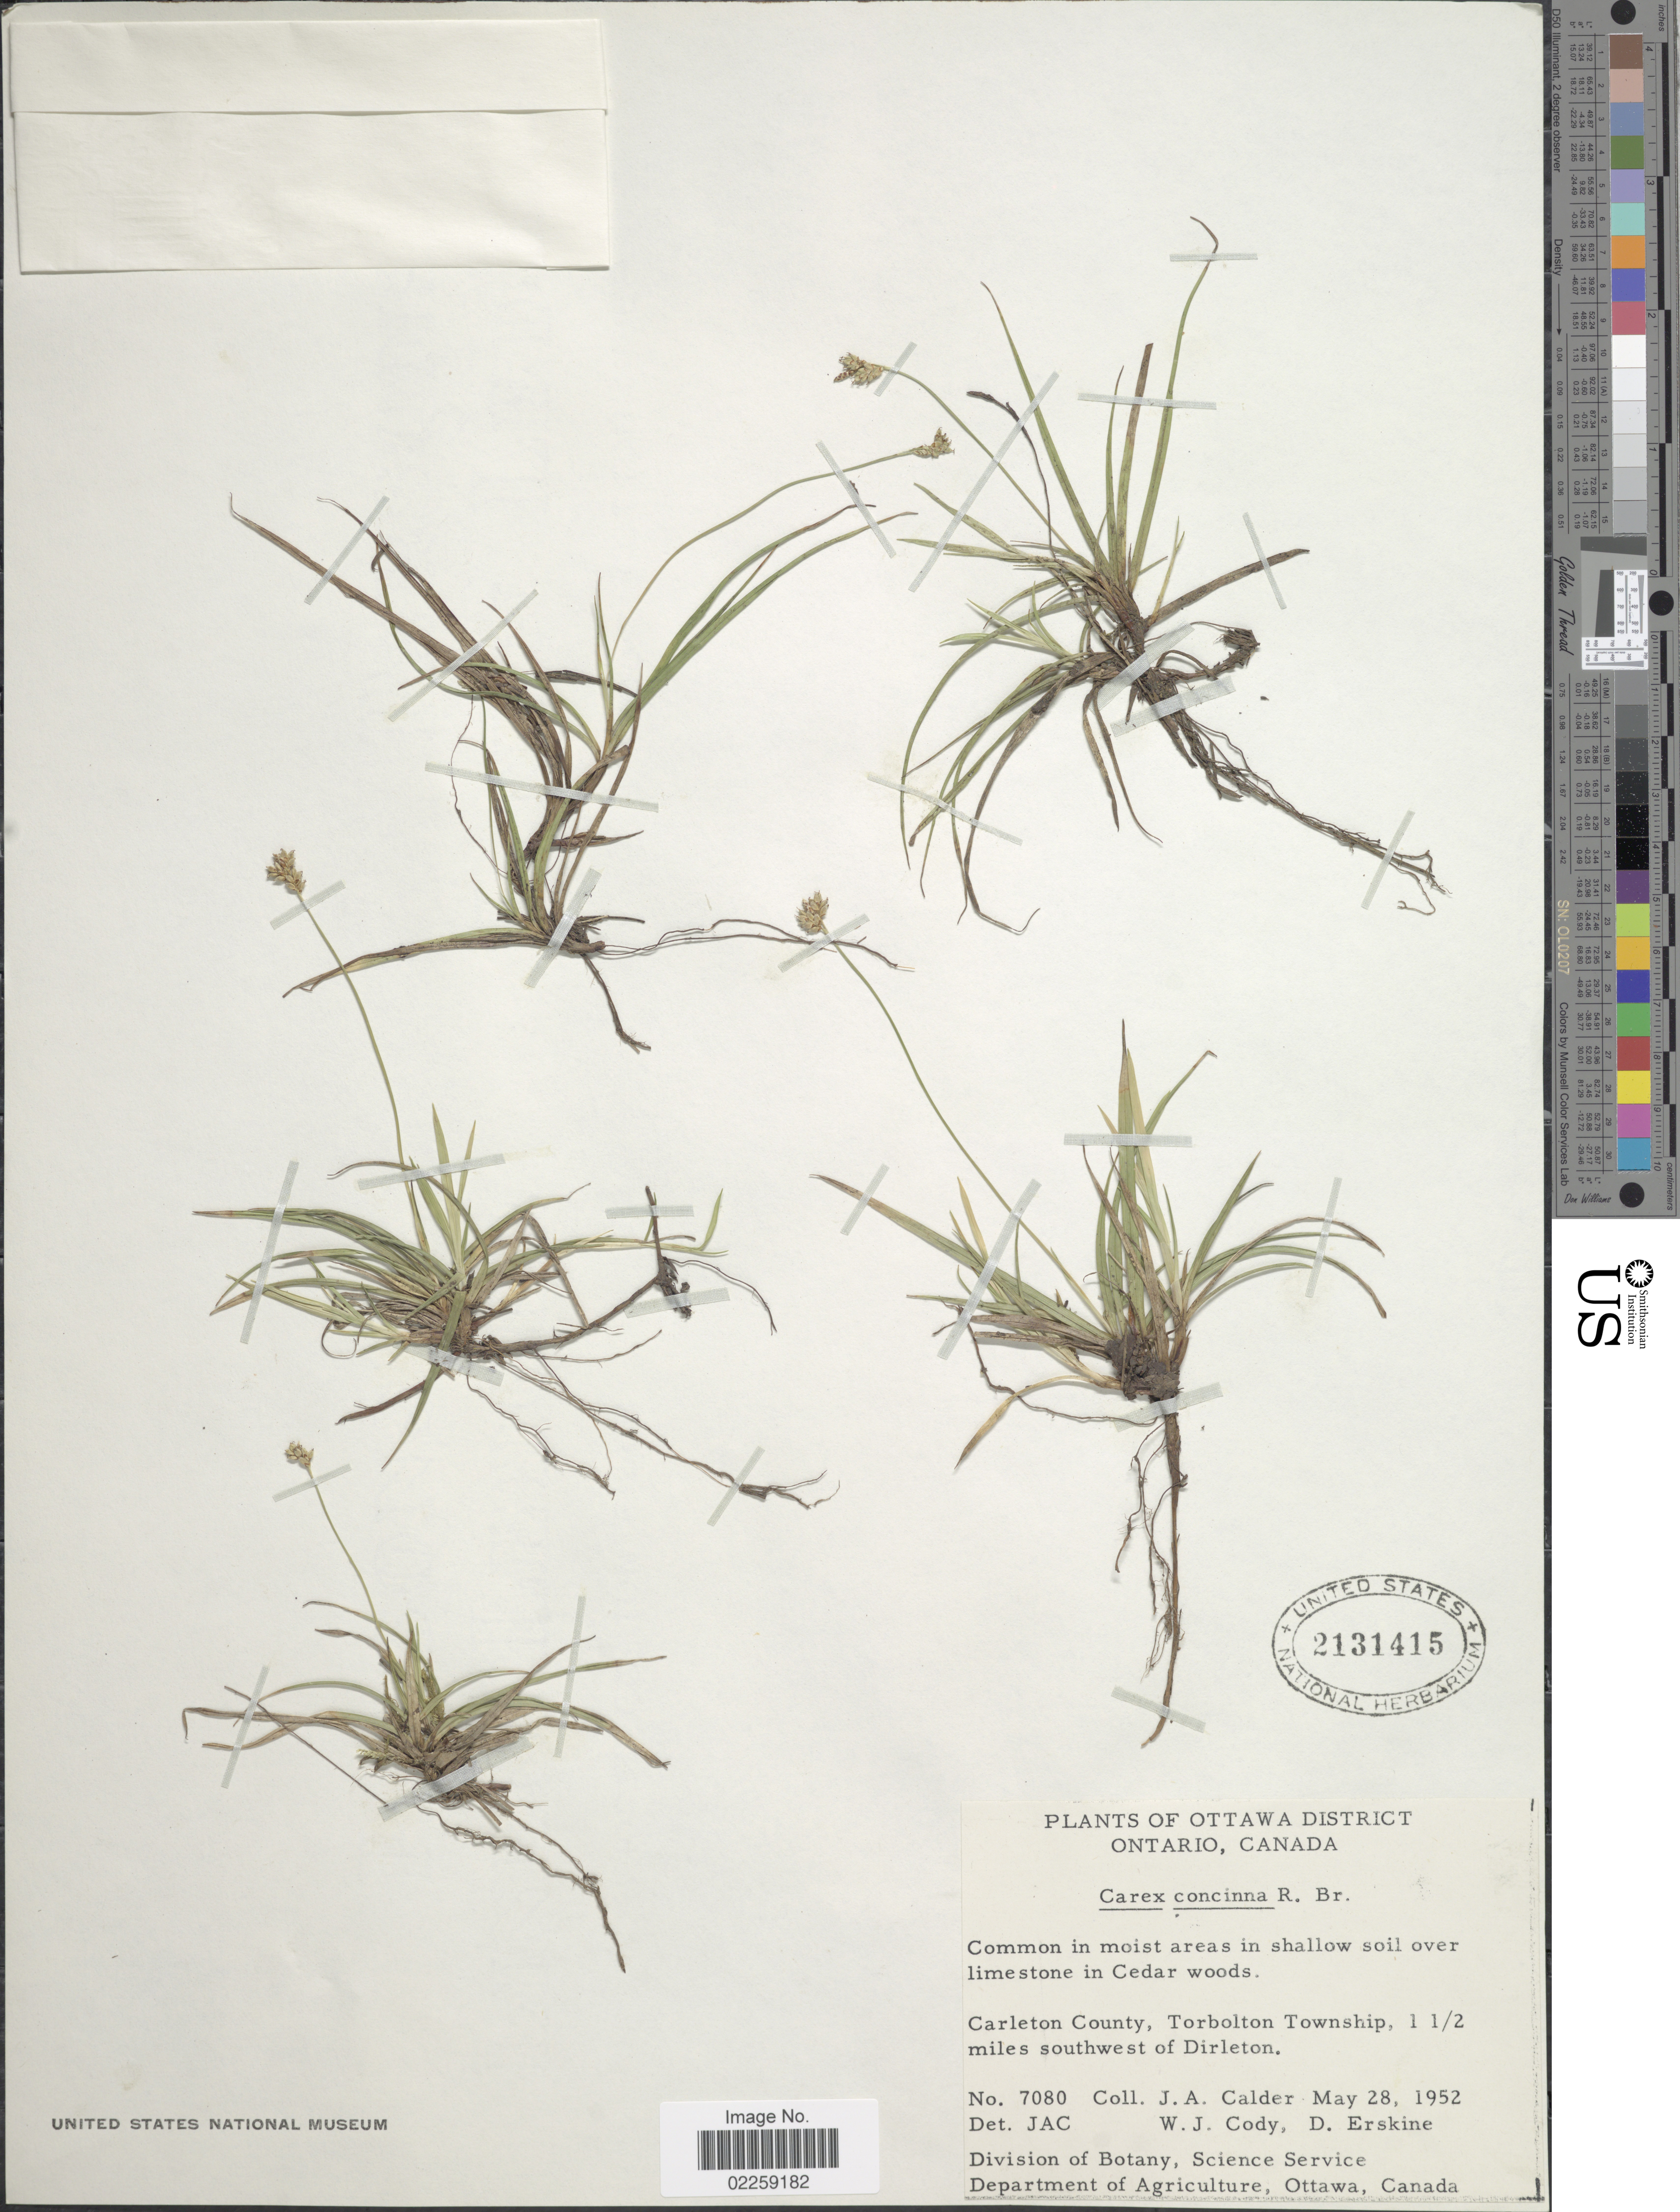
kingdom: Plantae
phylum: Tracheophyta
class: Liliopsida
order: Poales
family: Cyperaceae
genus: Carex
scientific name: Carex concinna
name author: R. Br.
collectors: J. A. Calder, W. Cody & D. Erskine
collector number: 7080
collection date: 1952-05-28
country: Canada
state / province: Ontario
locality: Ottawa District. Carleton County, Torbolton Township, 1 ½ miles southwest of Dirleton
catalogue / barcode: US 2131415